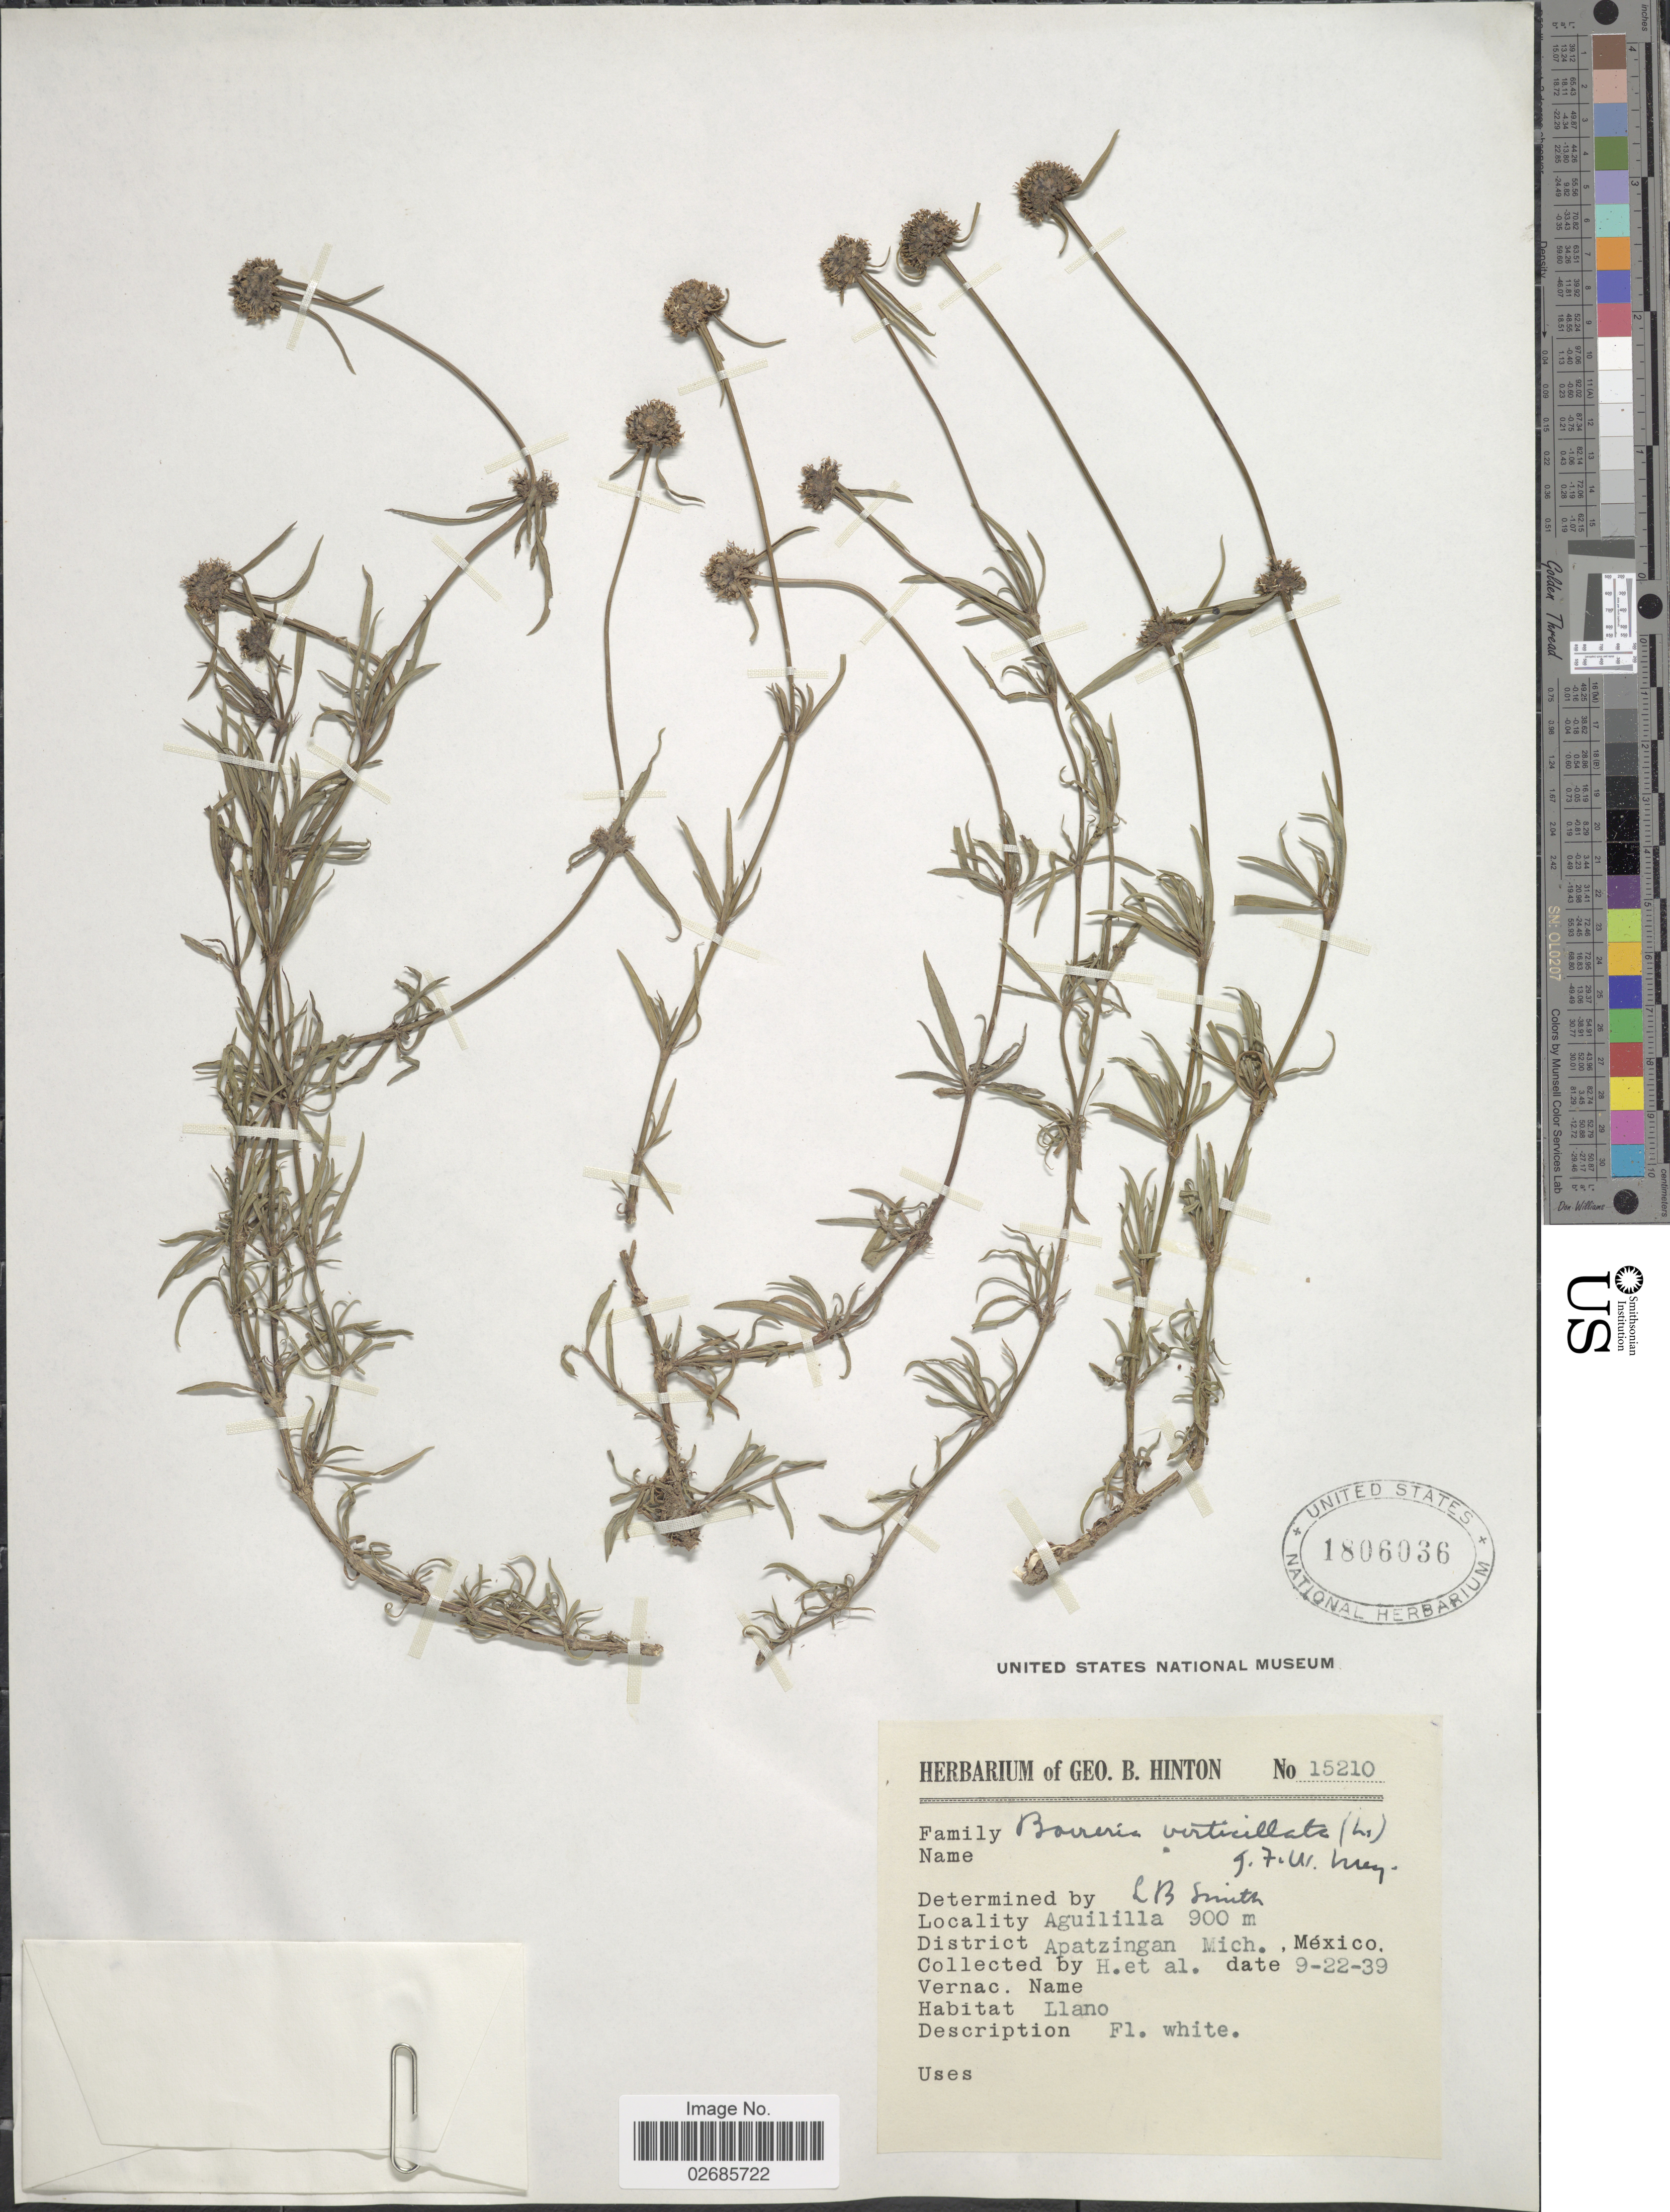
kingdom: Plantae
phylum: Tracheophyta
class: Magnoliopsida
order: Gentianales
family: Rubiaceae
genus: Borreria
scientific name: Borreria verticillata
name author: (L.) G. Mey.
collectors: G. B. Hinton & et al.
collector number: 15210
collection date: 1939-09-22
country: Mexico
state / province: Michoacán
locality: Aguililla, District Apatzingan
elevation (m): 900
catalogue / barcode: US 1806036